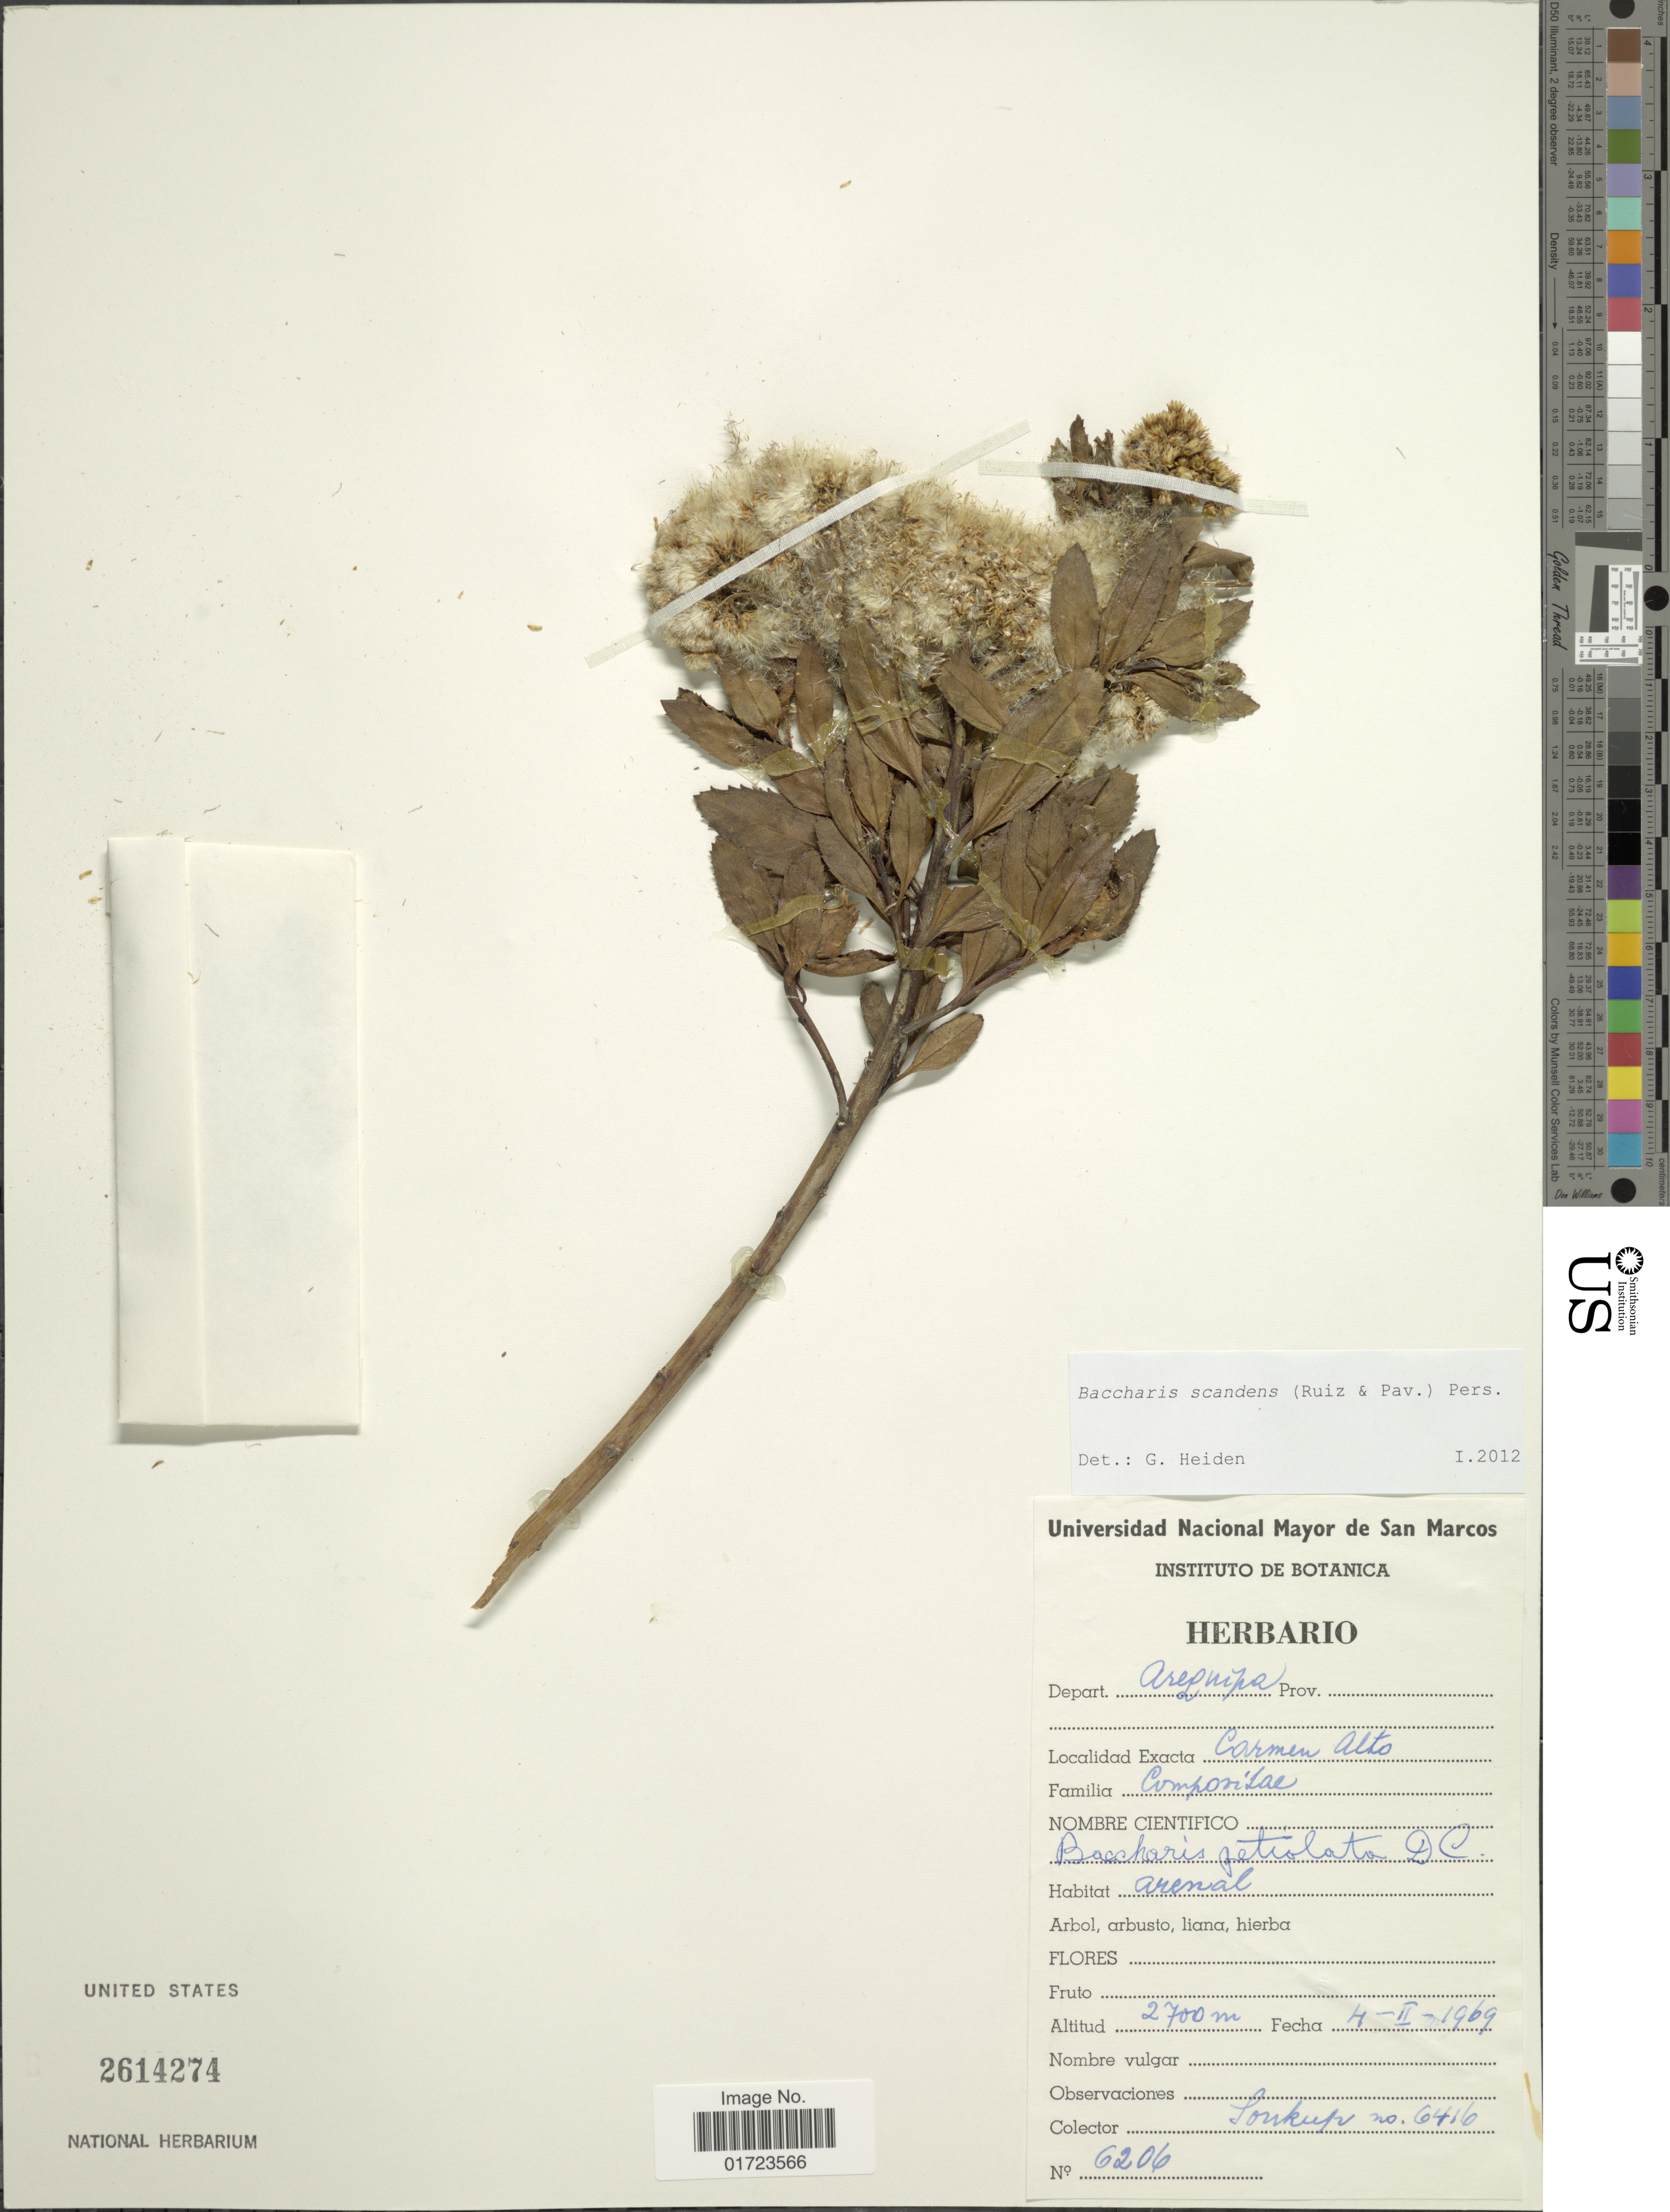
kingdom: Plantae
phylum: Tracheophyta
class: Magnoliopsida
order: Asterales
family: Asteraceae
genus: Baccharis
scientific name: Baccharis scandens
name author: (Ruiz & Pav.) Pers.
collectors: J. Soukup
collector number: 6206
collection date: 1969-02-04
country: Peru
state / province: Arequipa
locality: Depart. Arequipa. Carmen Alto.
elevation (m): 2700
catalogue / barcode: US 2614274